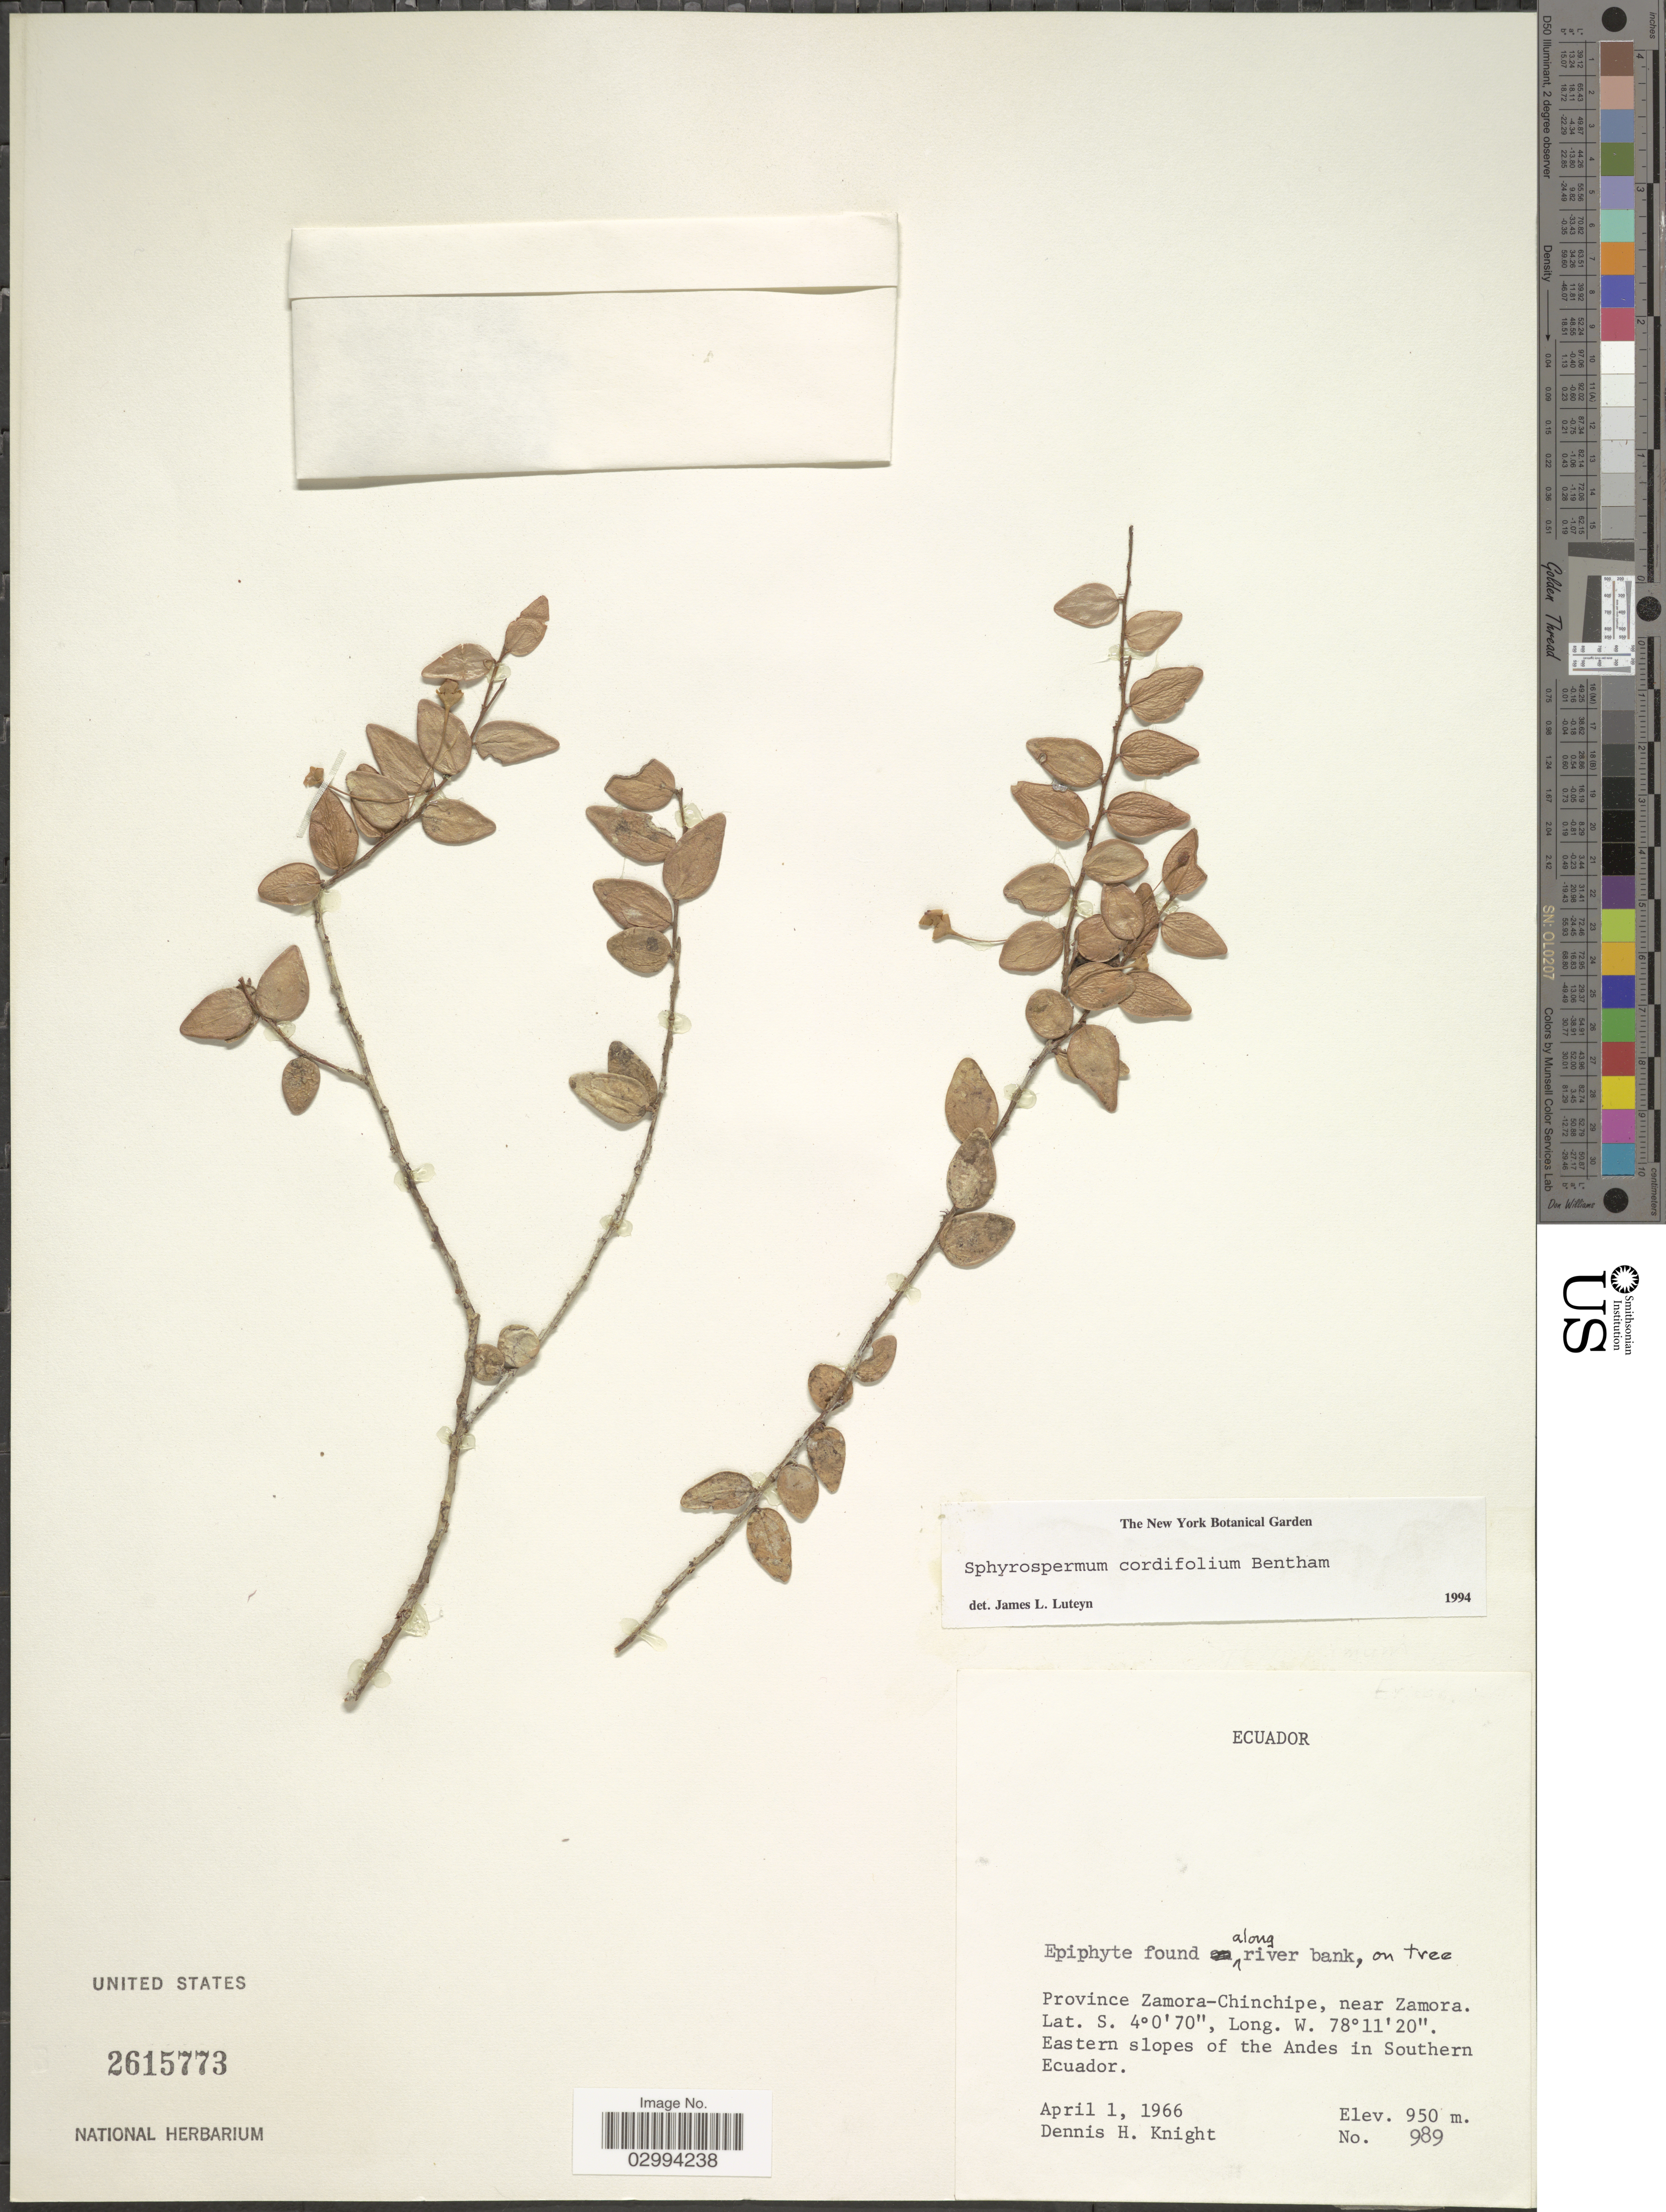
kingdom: Plantae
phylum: Tracheophyta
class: Magnoliopsida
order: Ericales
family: Ericaceae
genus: Sphyrospermum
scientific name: Sphyrospermum cordifolium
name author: Benth.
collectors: D. Knight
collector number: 989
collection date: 1966-04-01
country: Ecuador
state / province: Zamora-Chinchipe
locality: Near Zamora, Eastern slopes of the Andes in Southern Ecuador.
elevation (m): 950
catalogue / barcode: US 2615773